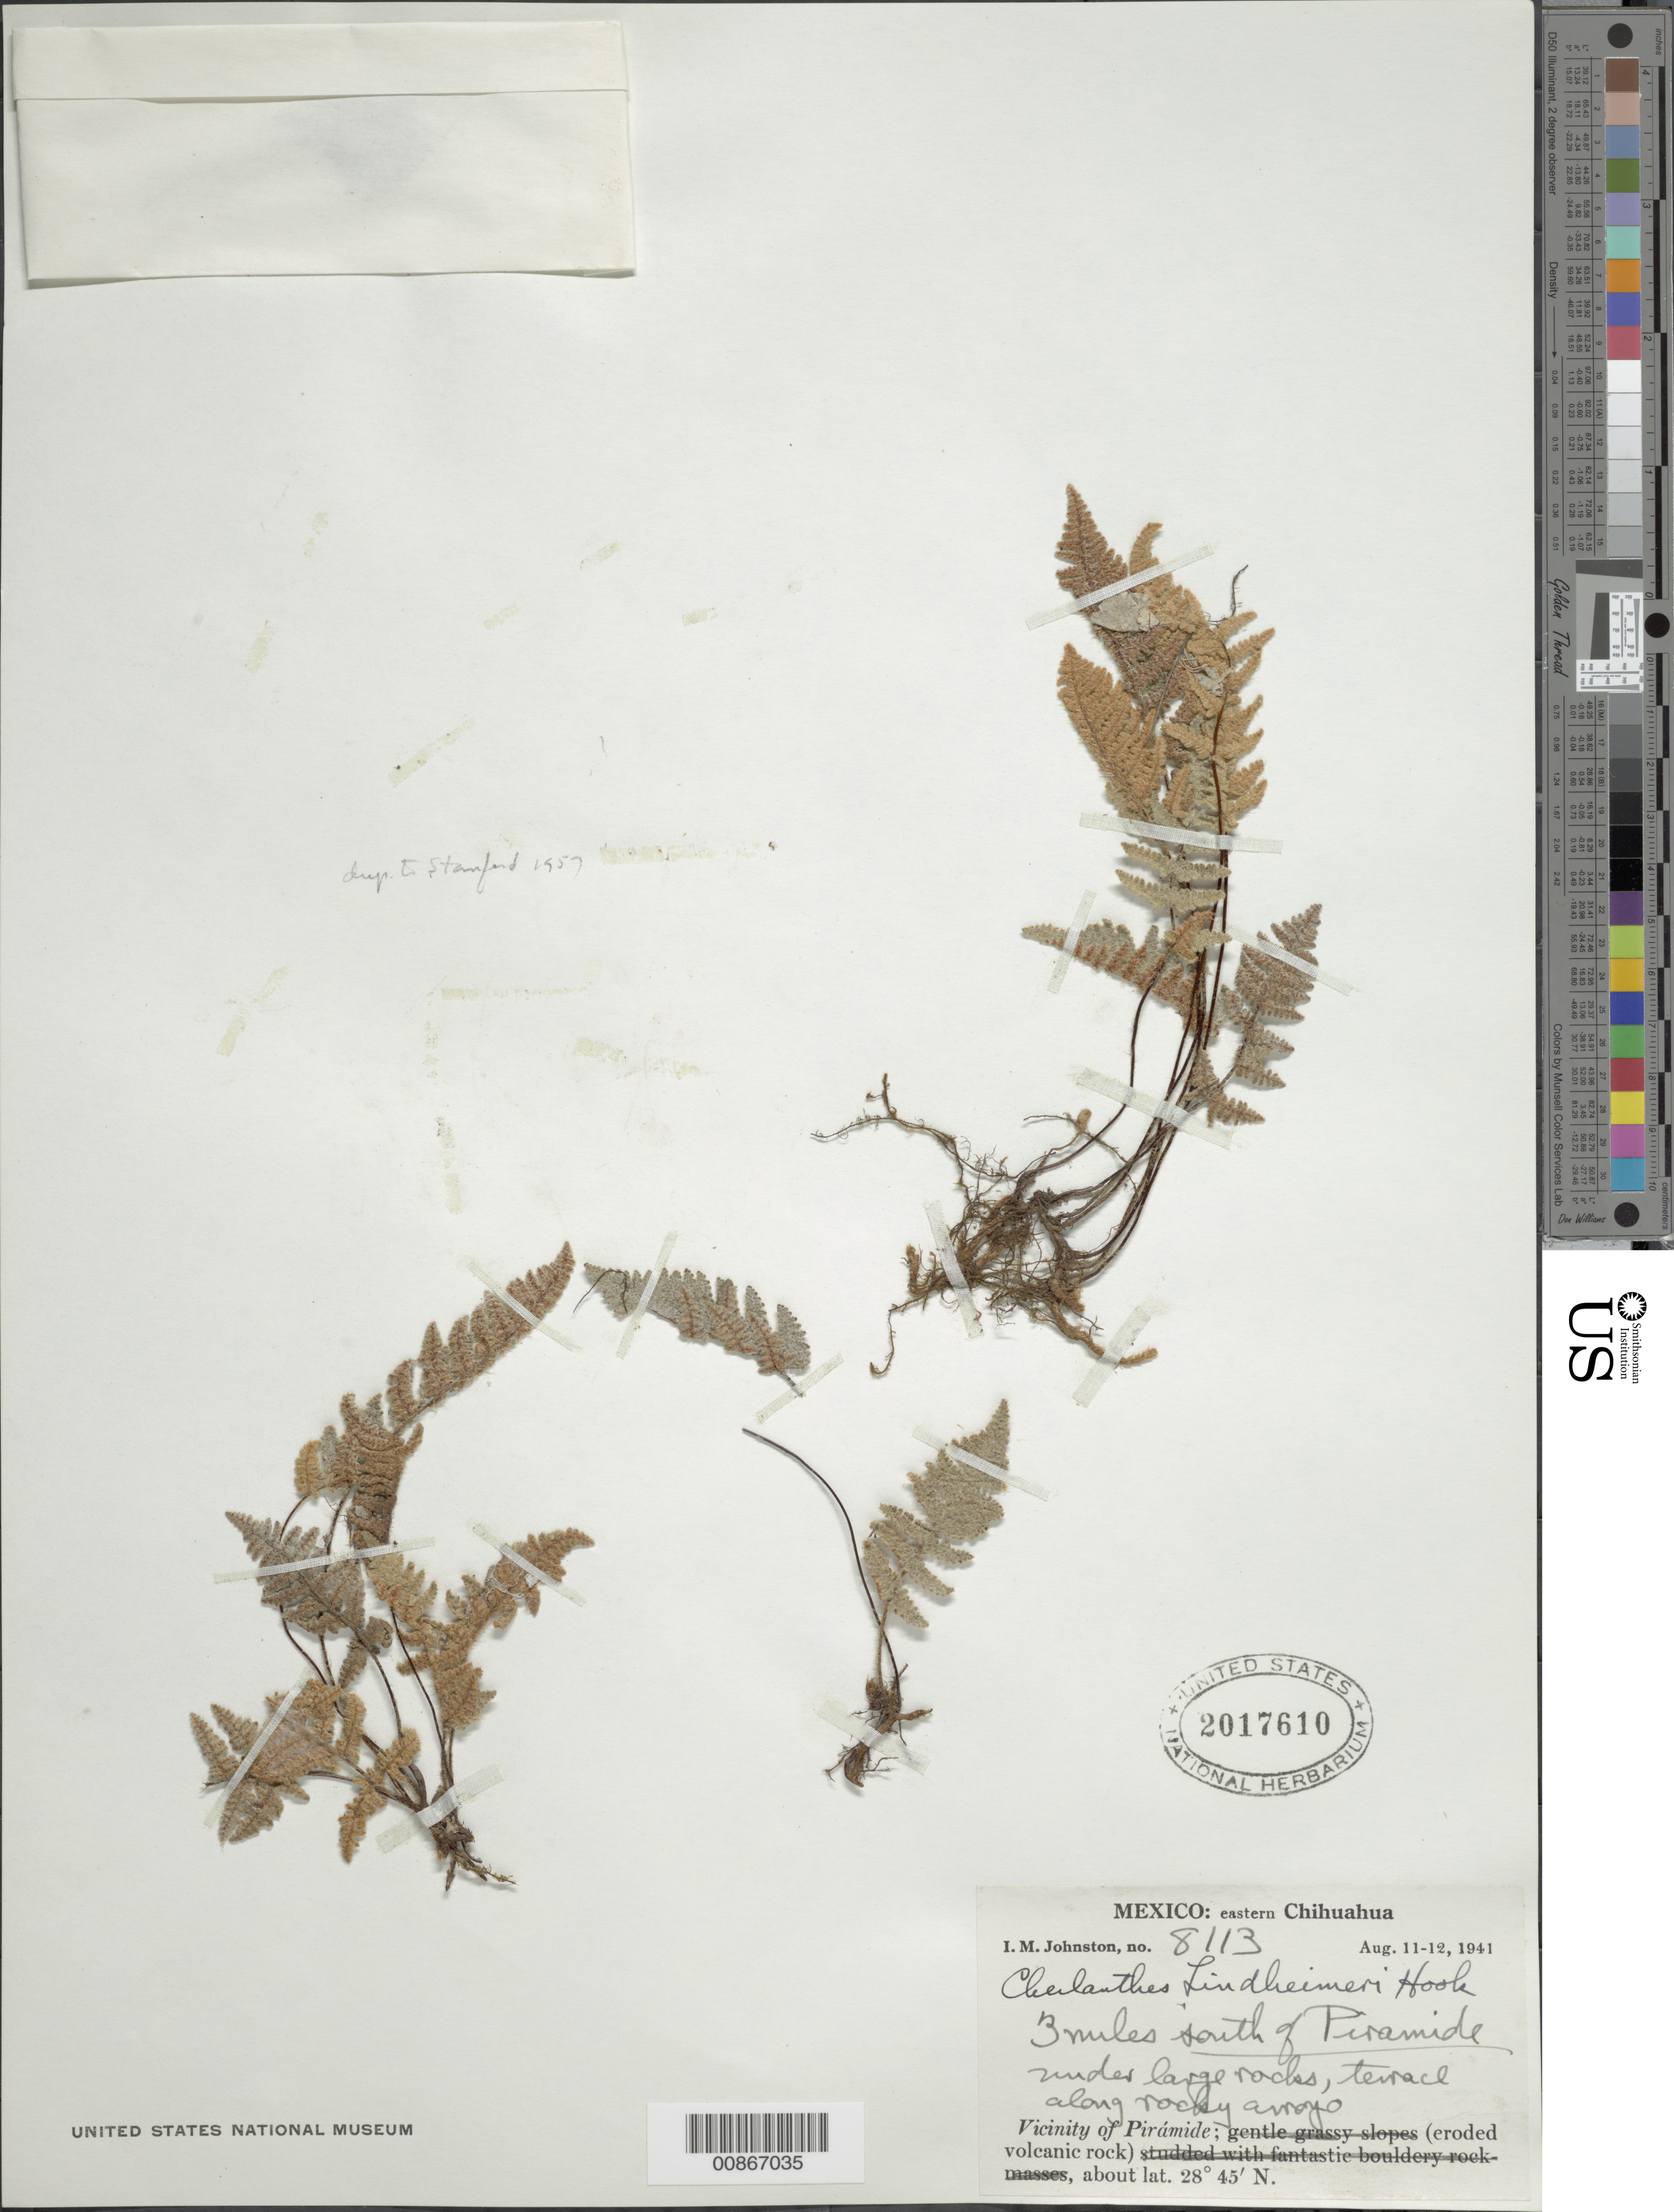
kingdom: Plantae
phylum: Tracheophyta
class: Polypodiopsida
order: Polypodiales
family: Pteridaceae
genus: Myriopteris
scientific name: Myriopteris lindheimeri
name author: (Hook.) J. Sm.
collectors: I.M. Johnston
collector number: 8113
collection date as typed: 11 Aug 1941 to 12 Aug 1941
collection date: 1941-08-11/1941-08-12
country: Mexico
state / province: Chihuahua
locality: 3 miles south of Pirámide.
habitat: Under large rocks, terrace along rocky arroyo. Eroded volcanic rock.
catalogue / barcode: US 2017610